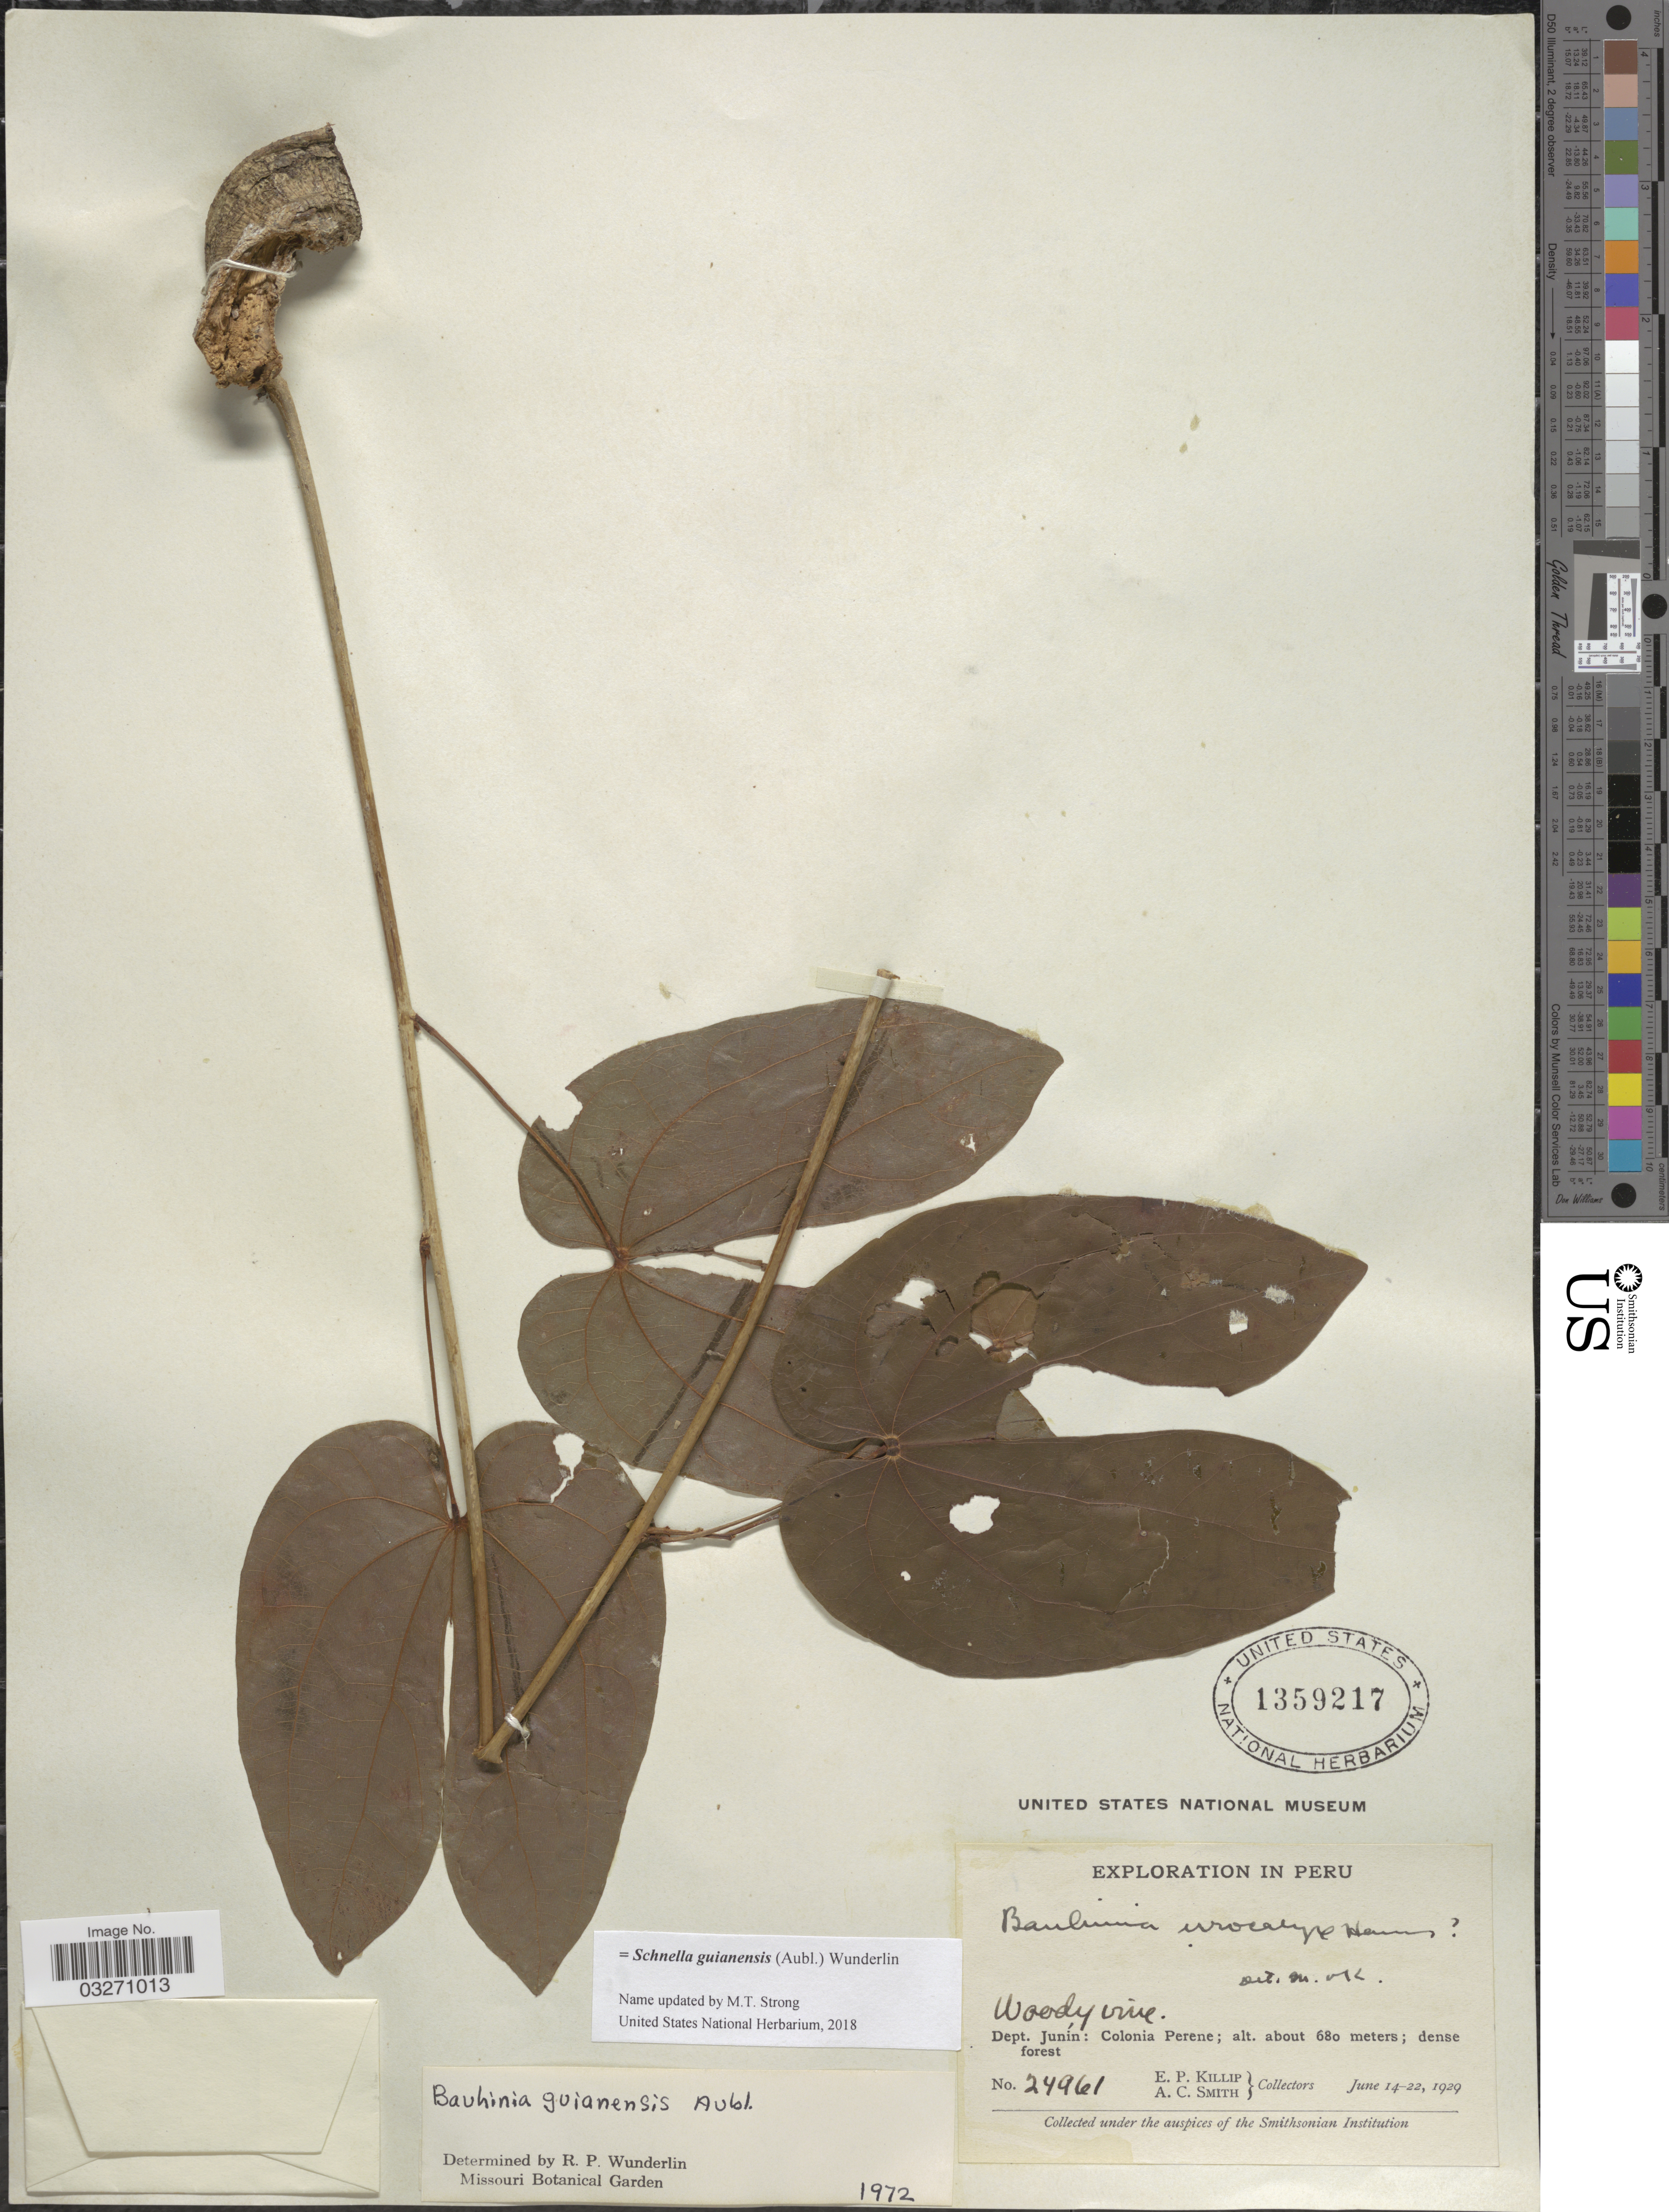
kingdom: Plantae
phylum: Tracheophyta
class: Magnoliopsida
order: Fabales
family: Fabaceae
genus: Schnella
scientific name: Schnella guianensis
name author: (Aubl.) Wunderlin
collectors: E. P. Killip & A. C. Smith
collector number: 24961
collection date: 1929-06-14/1929-06-22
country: Peru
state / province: Junín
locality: Dept. Junín: Colonia Perene.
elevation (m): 680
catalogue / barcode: US 1359217